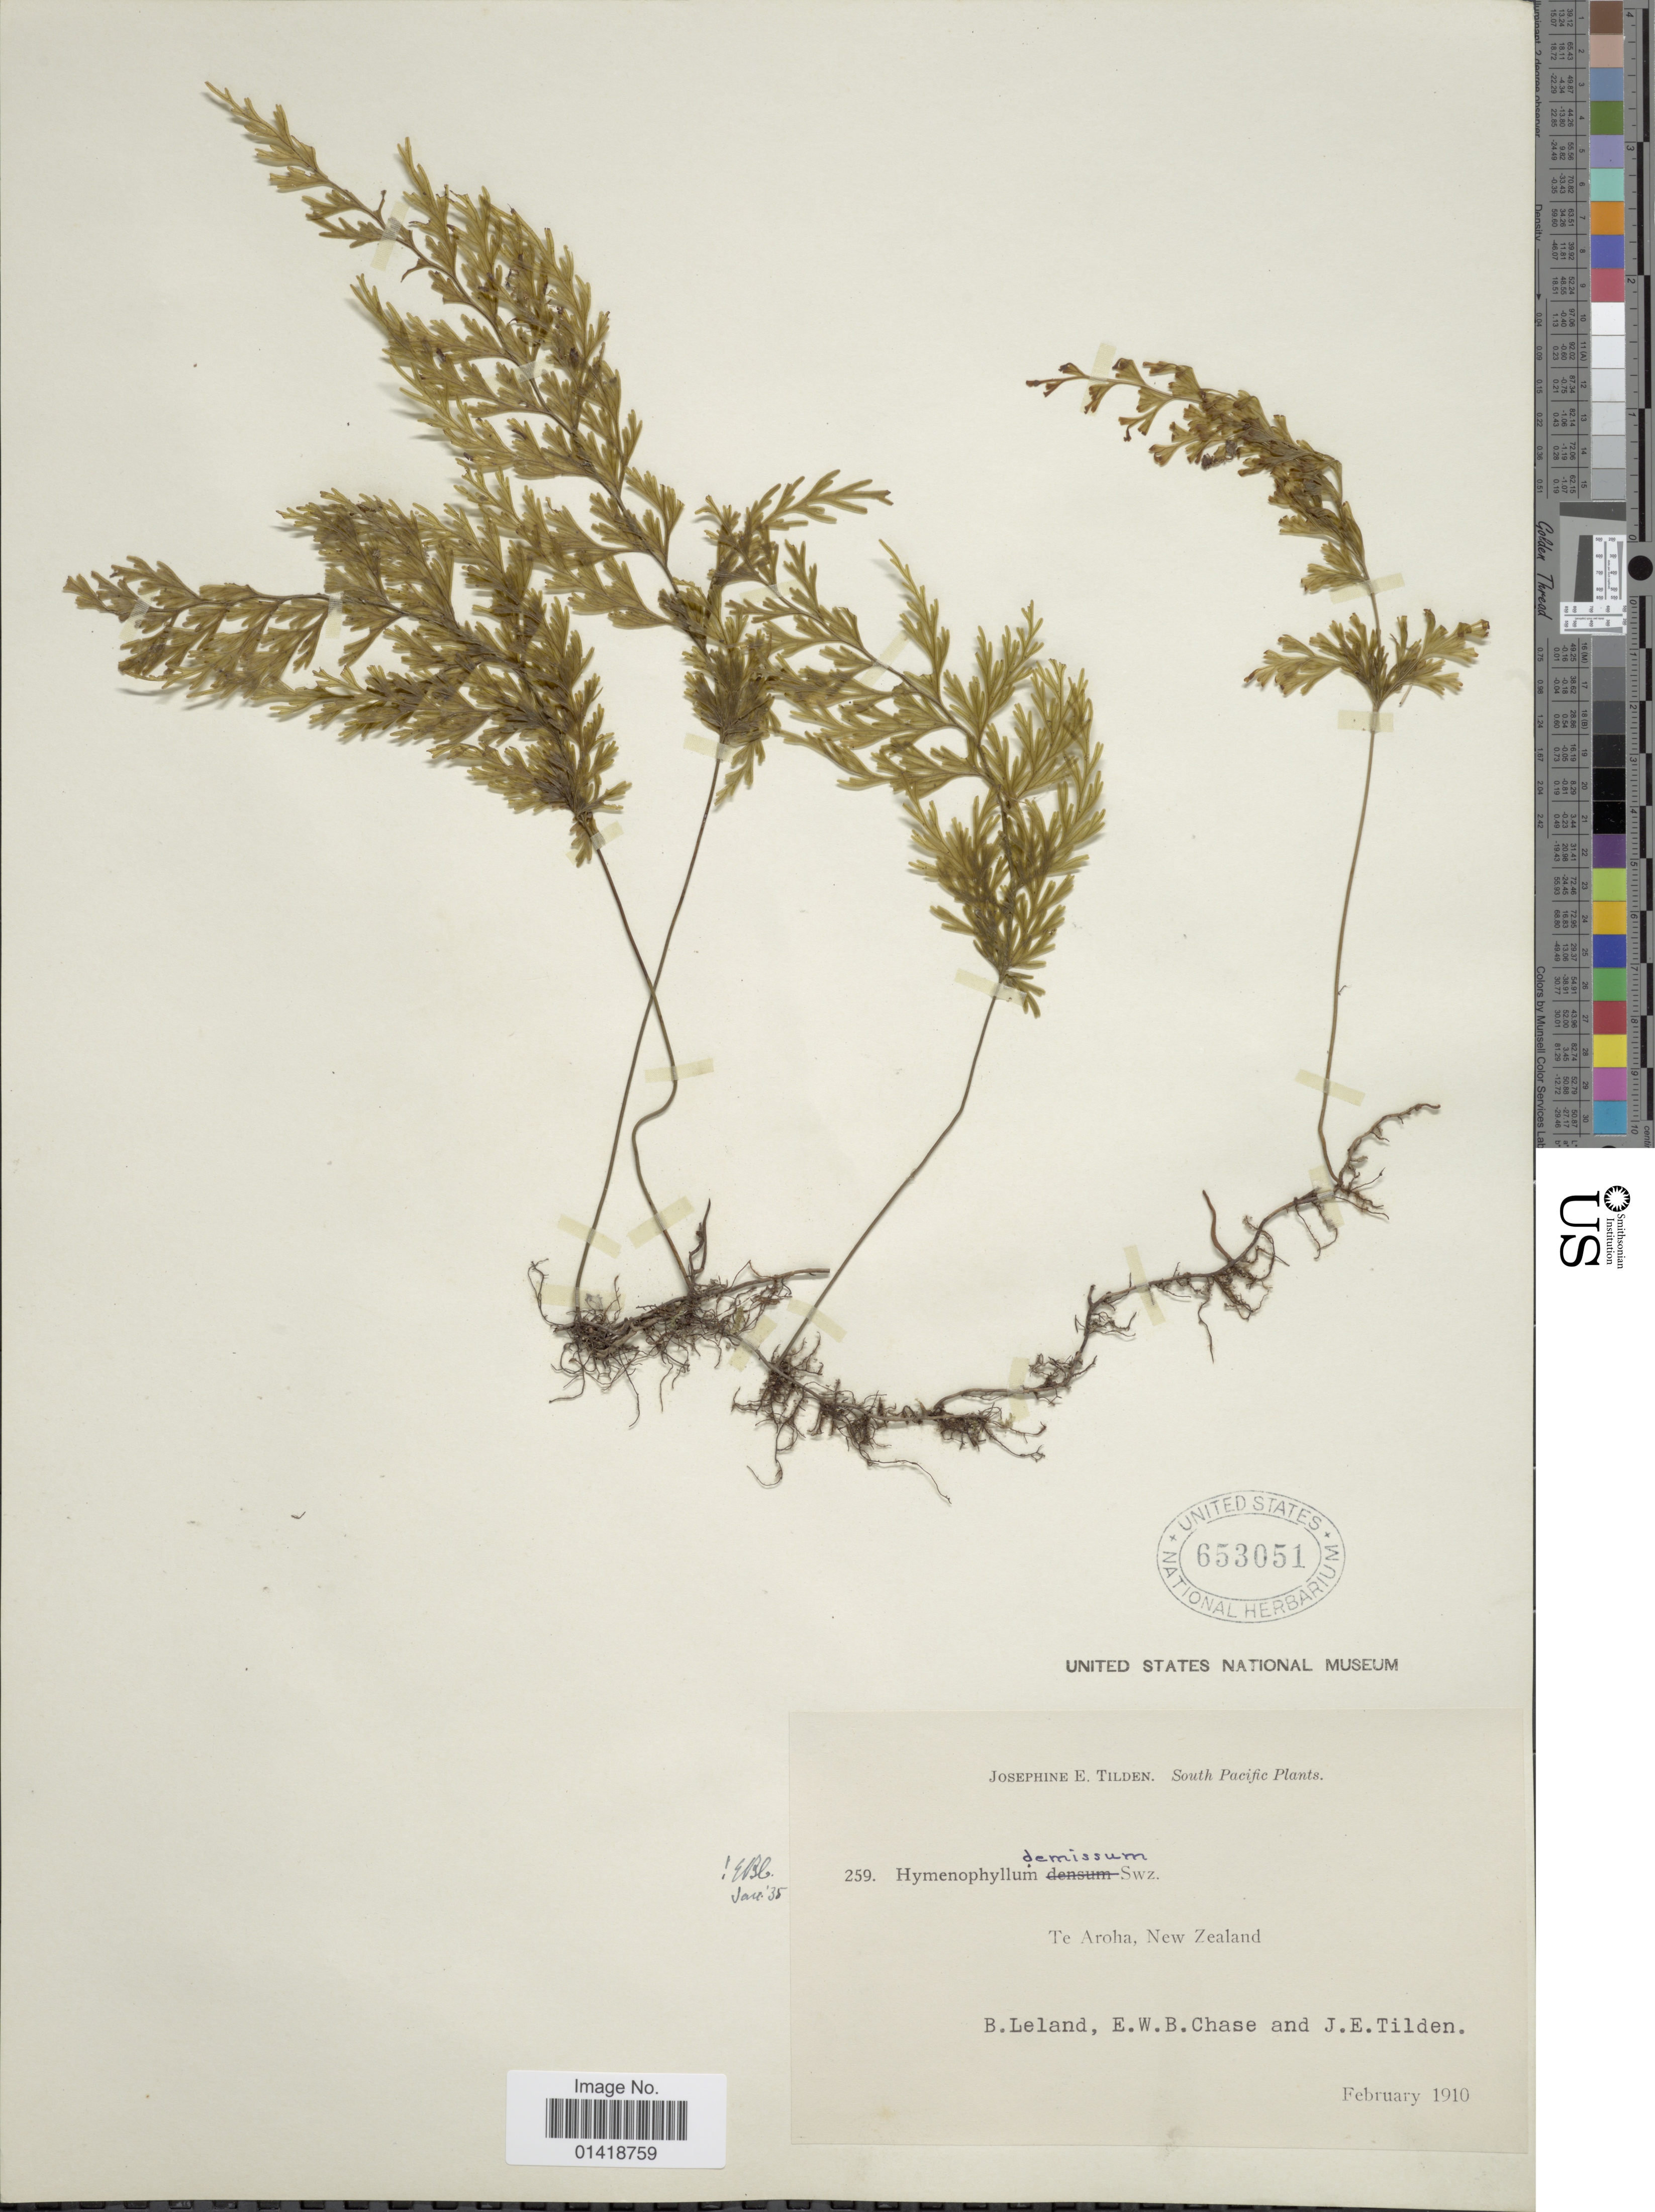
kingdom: Plantae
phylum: Tracheophyta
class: Polypodiopsida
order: Hymenophyllales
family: Hymenophyllaceae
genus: Hymenophyllum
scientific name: Hymenophyllum demissum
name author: Sw.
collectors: B. Leland, E. W. Chase & J. E. Tilden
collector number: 259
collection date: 1910-02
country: New Zealand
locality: South Pacific. Te Aroha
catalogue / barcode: US 653051